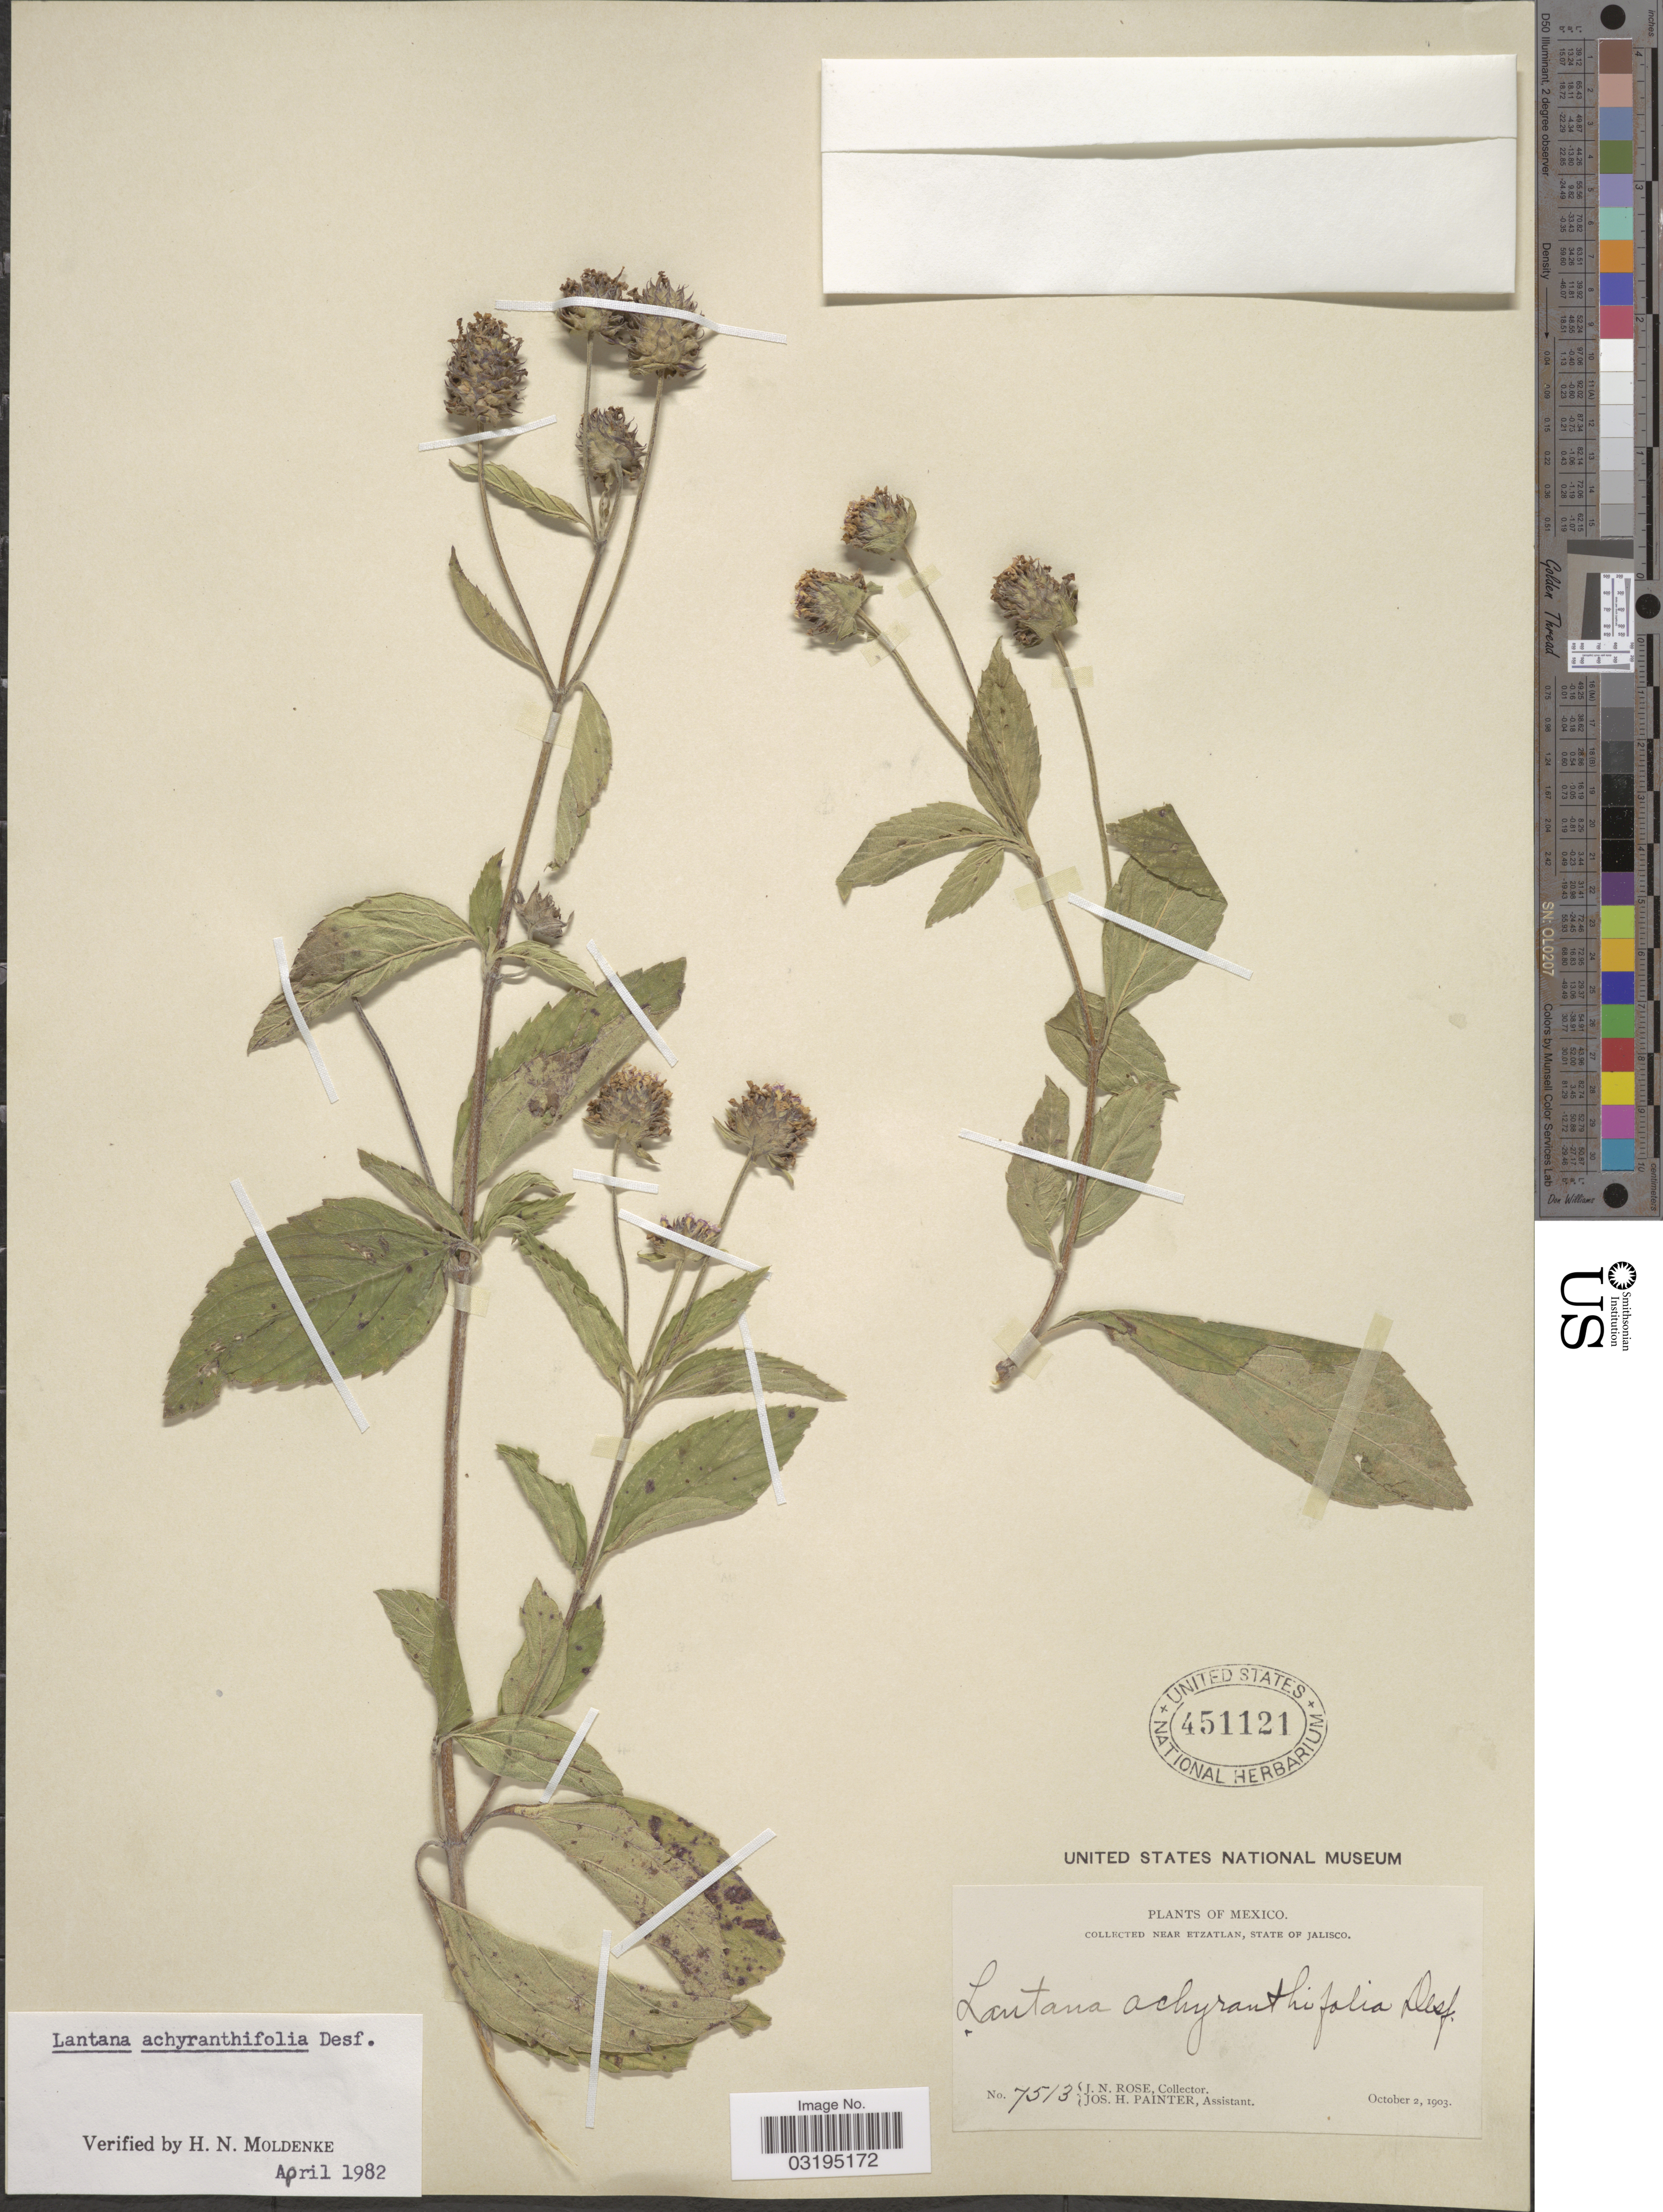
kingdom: Plantae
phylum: Tracheophyta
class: Magnoliopsida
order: Lamiales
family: Verbenaceae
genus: Lantana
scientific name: Lantana achyranthifolia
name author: Desf.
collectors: J. N. Rose & J. H. Painter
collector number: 7513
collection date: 1903-10-02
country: Mexico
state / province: Jalisco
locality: Near Etzatlan.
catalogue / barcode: US 451121